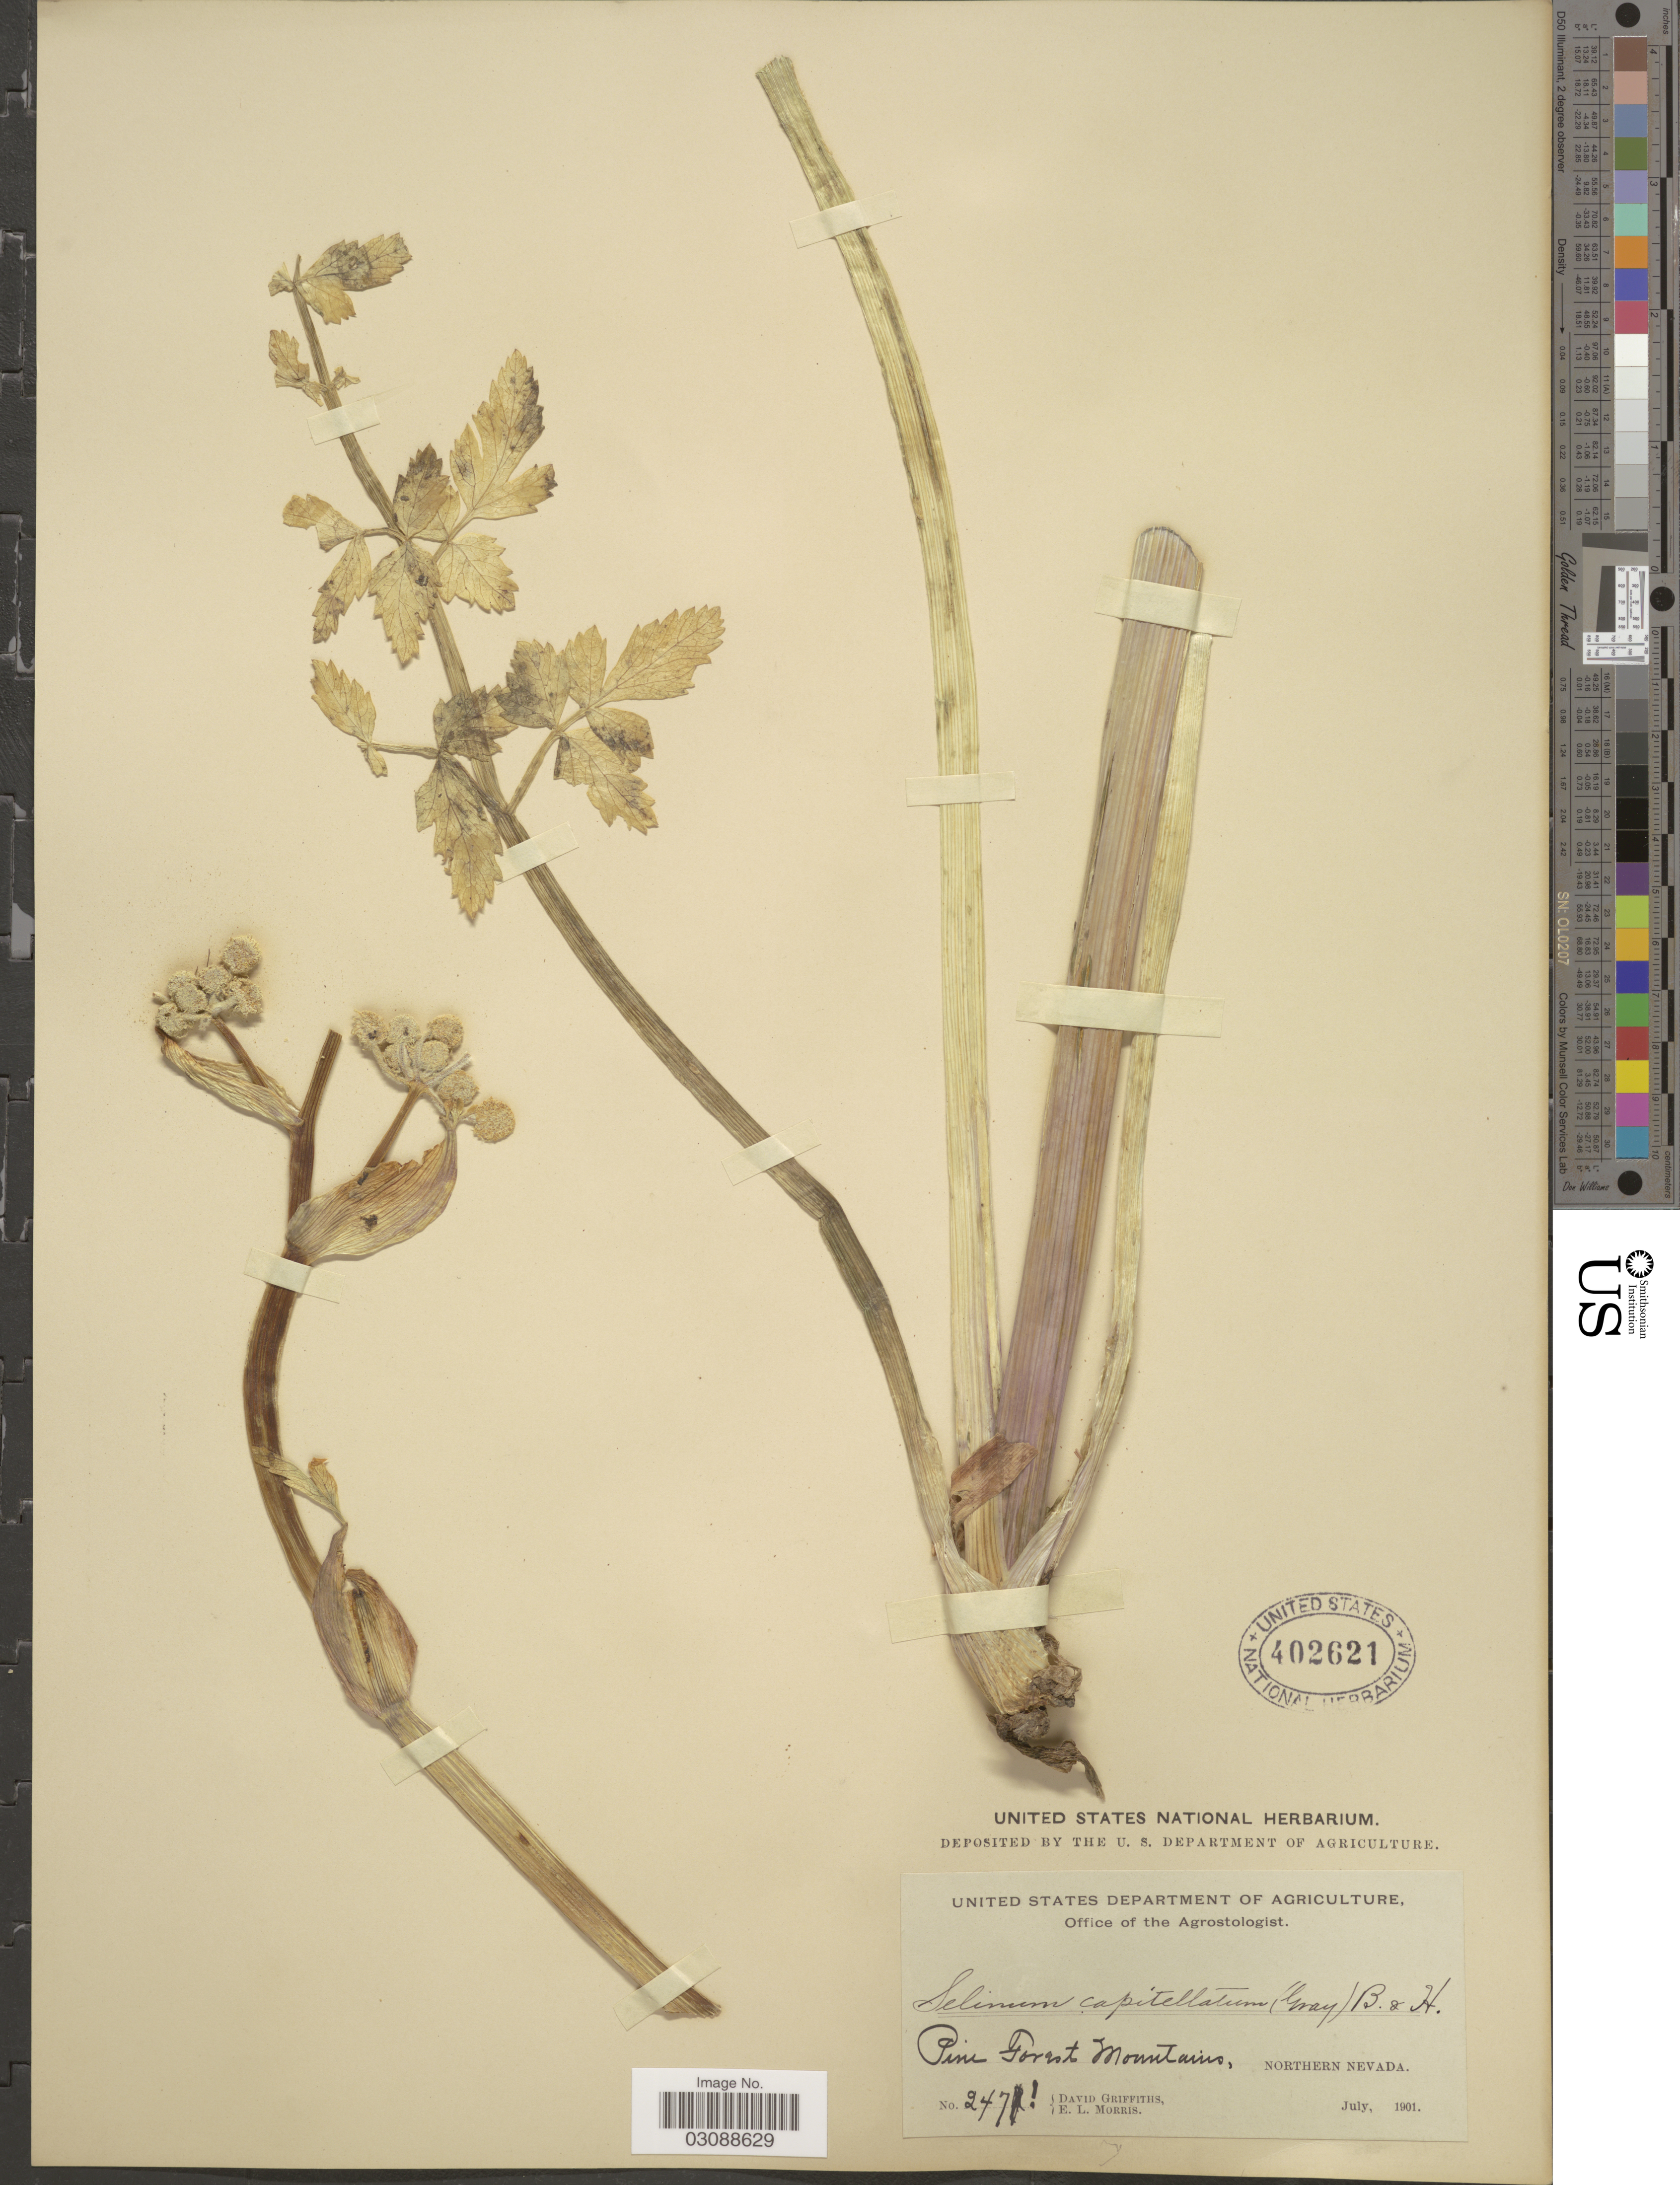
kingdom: Plantae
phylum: Tracheophyta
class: Magnoliopsida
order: Apiales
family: Apiaceae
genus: Sphenosciadium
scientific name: Sphenosciadium capitellatum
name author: A. Gray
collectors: D. Griffiths & E. Morris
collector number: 247!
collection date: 1901-07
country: United States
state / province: Nevada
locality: Pine Forest Mountains, Northern Nevada.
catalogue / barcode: US 402621